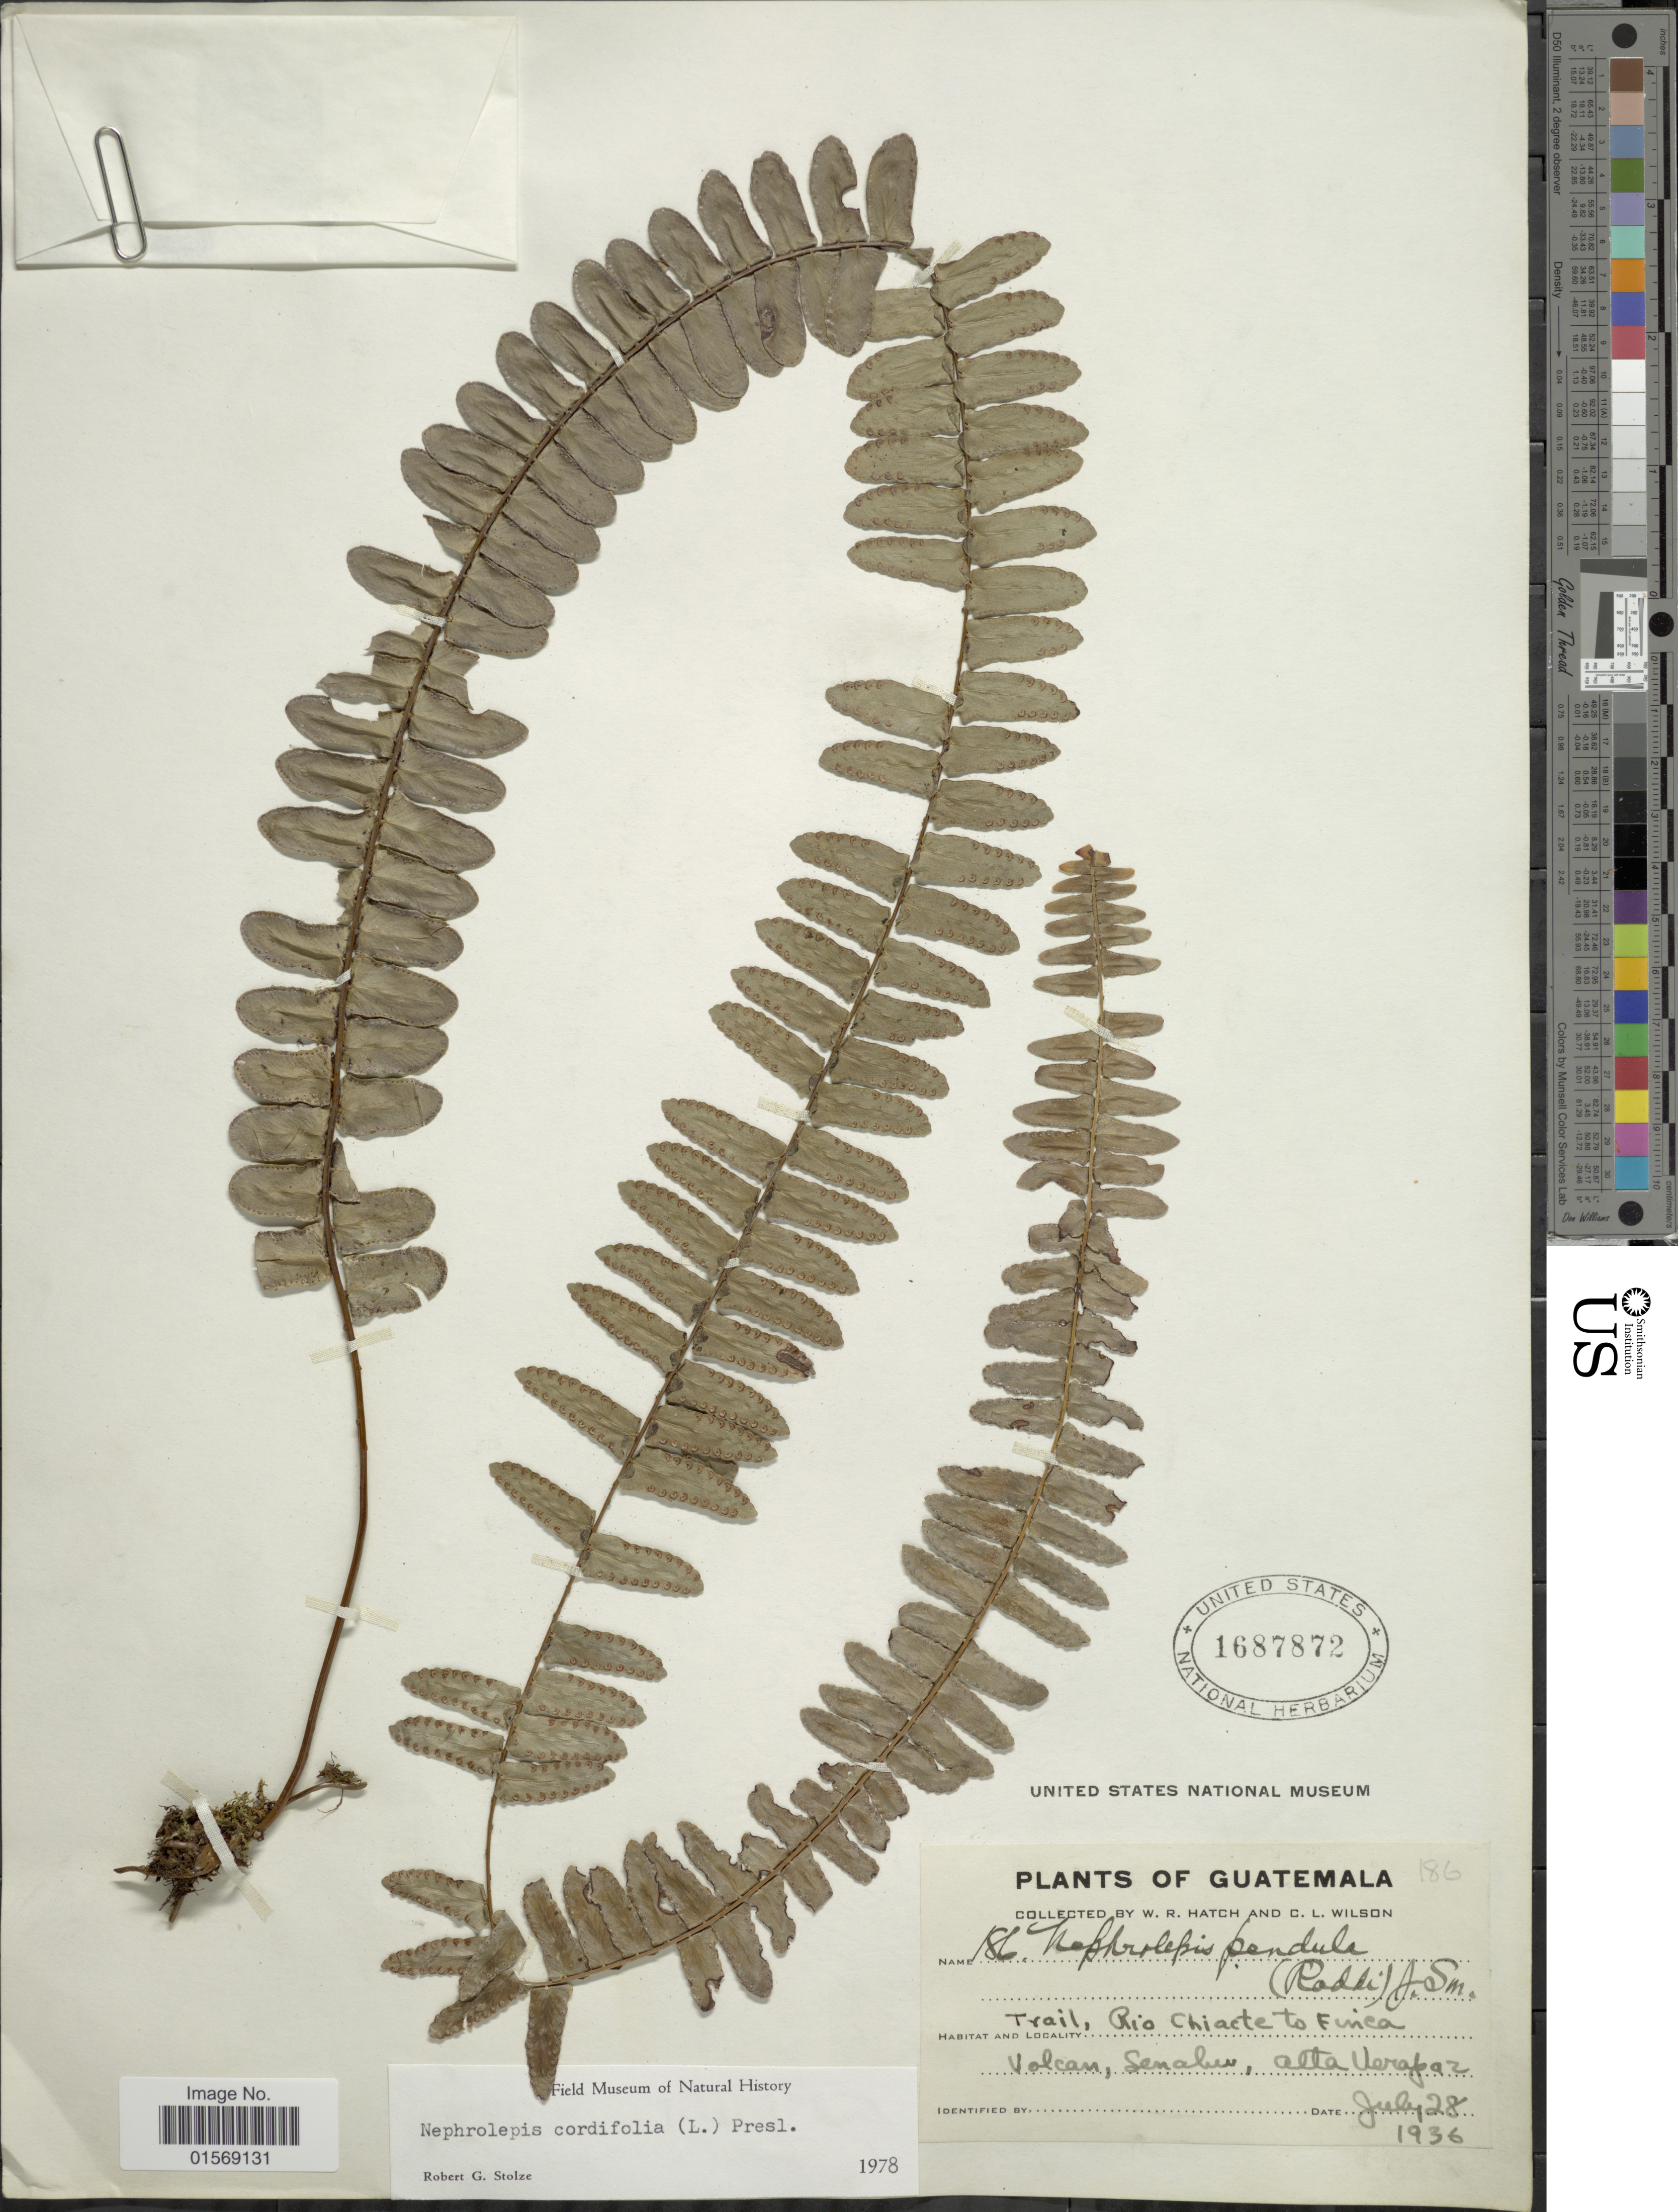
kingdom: Plantae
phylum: Tracheophyta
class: Polypodiopsida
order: Polypodiales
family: Nephrolepidaceae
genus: Nephrolepis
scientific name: Nephrolepis pendula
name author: (Raddi) J. Sm.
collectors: W. Hatch & C. L. Wilson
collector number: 186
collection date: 1936-07-28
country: Guatemala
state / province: Alta Verapaz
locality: Guatemala, Trail, Rio Chiacte to Finca, Volcan, Senahu, Alta Verapaz.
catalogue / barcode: US 1687872